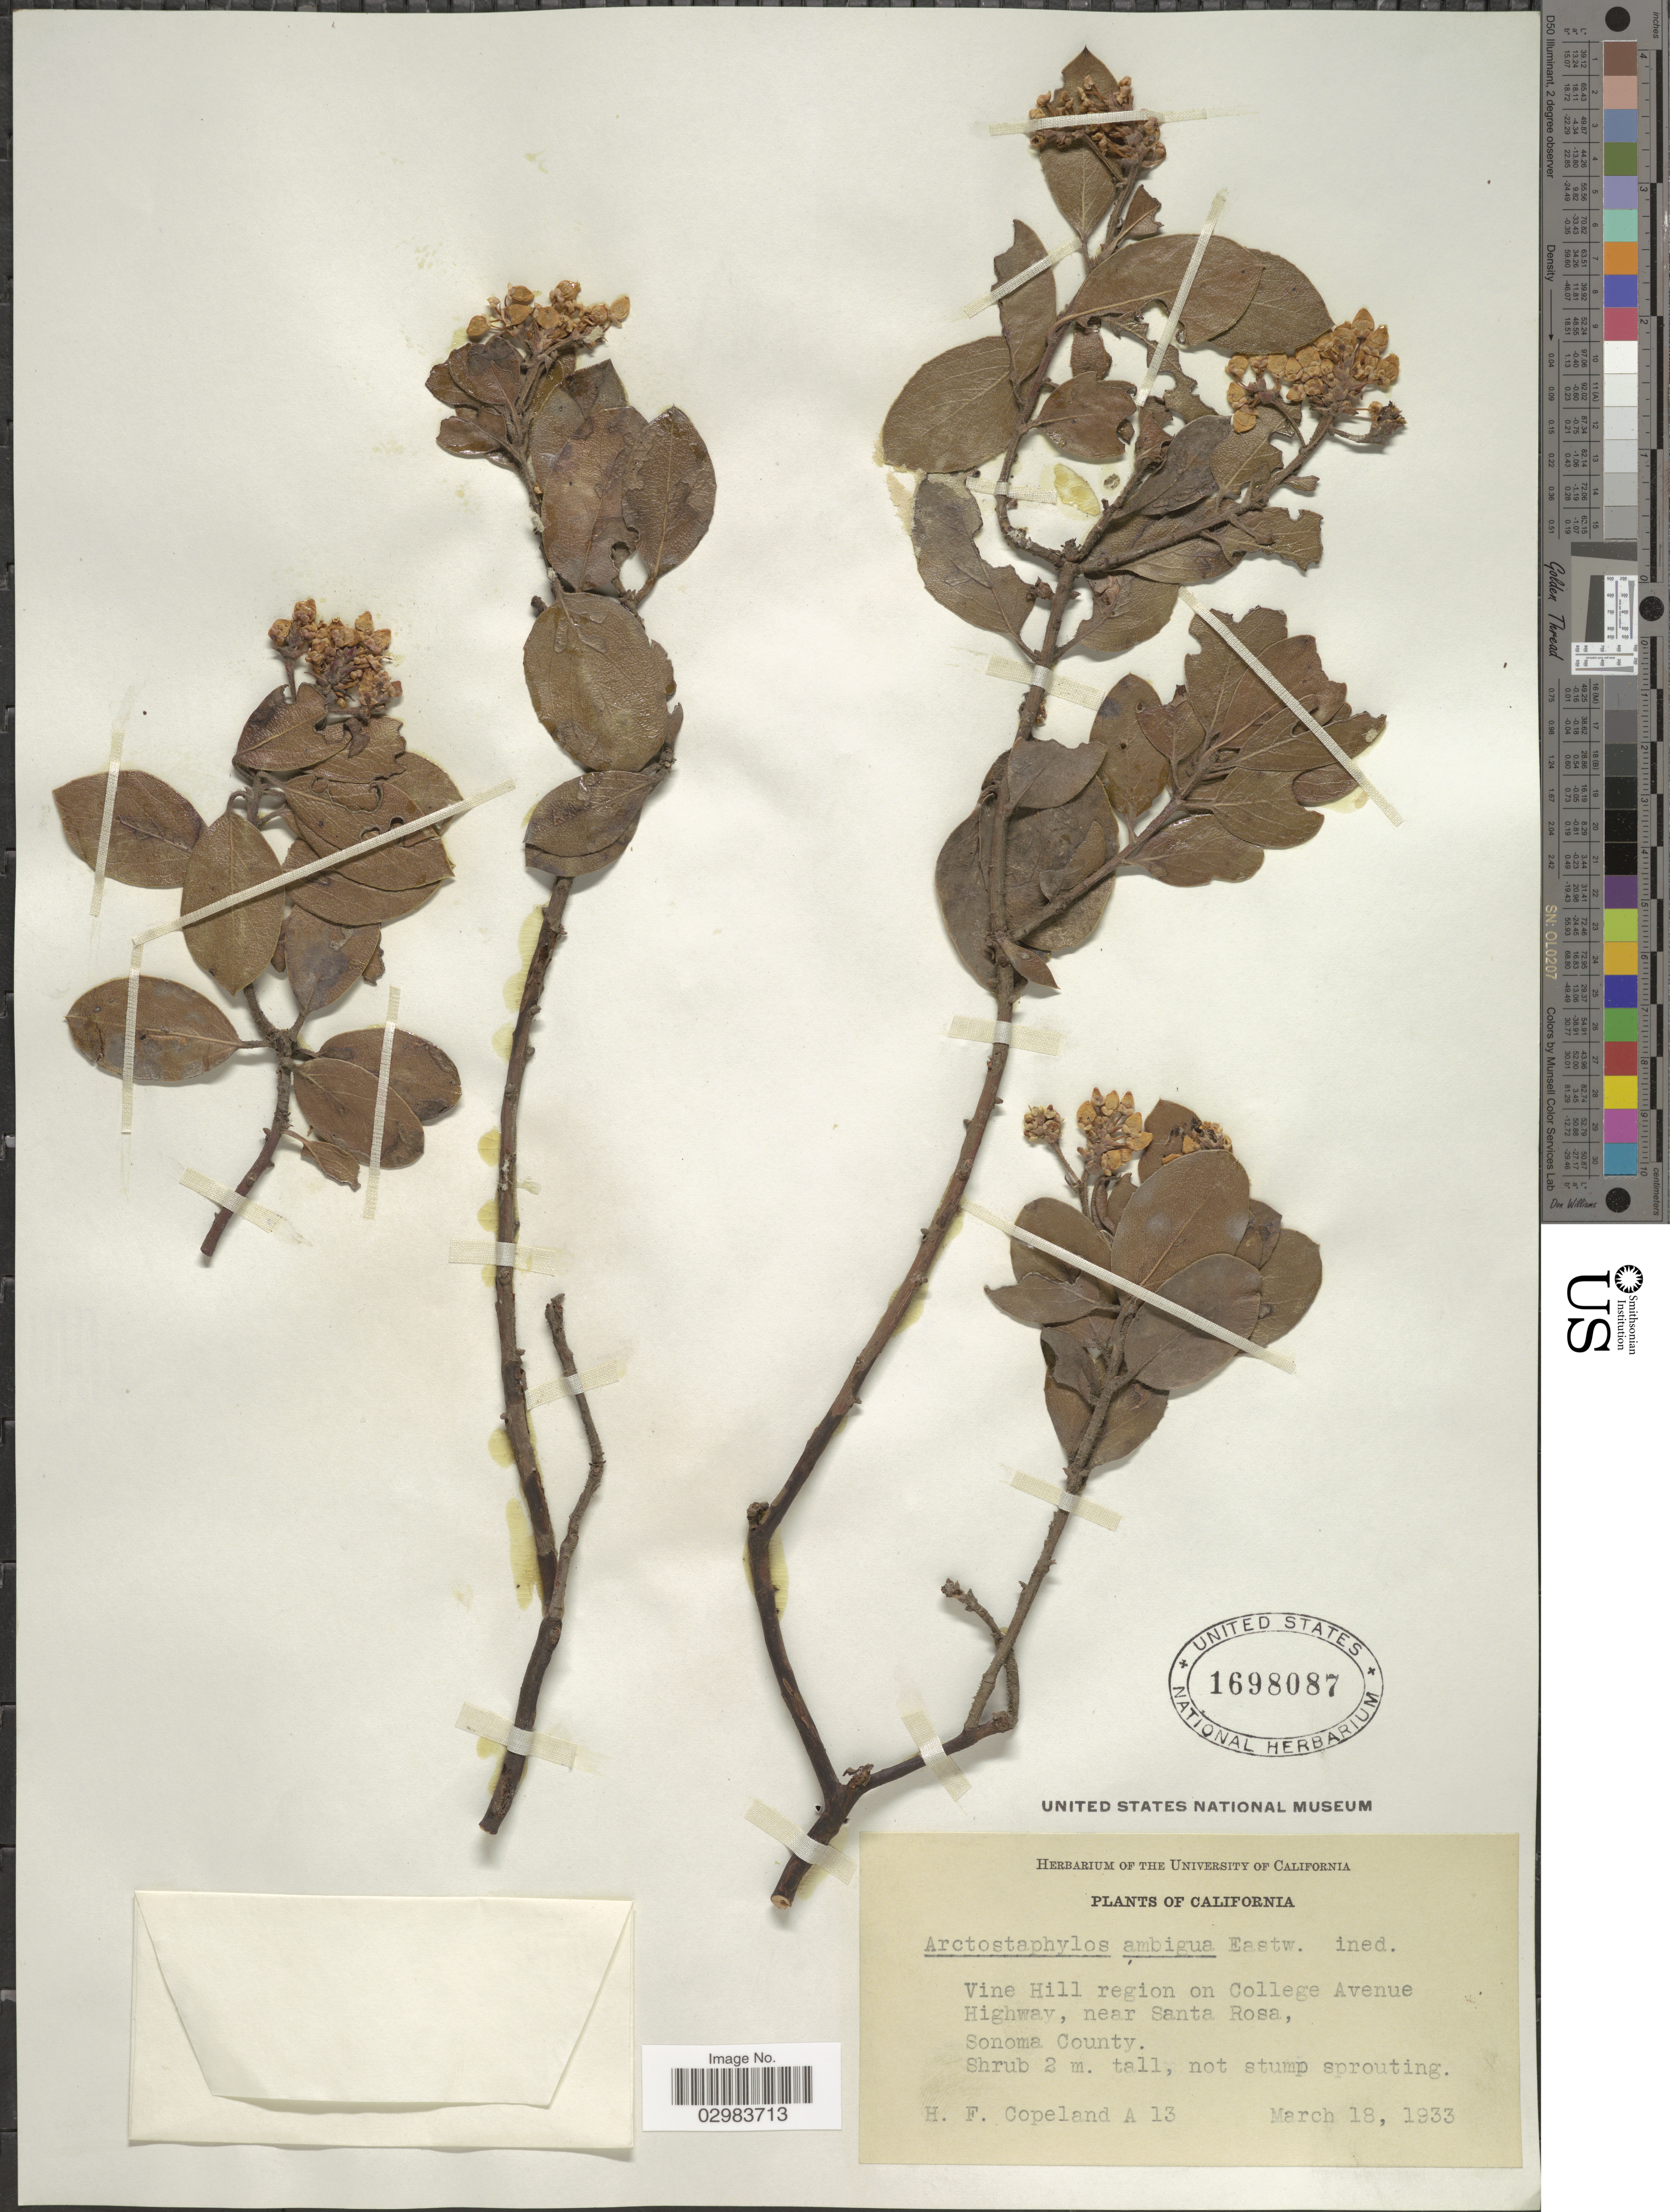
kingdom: Plantae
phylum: Tracheophyta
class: Magnoliopsida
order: Ericales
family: Ericaceae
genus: Arctostaphylos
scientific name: Arctostaphylos ambigua ined.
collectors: H. F. Copeland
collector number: A 13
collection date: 1933-03-18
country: United States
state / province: California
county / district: Sonoma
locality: Vine Hill region on College Avenue Highway, west of Santa Rosa, Sonoma County.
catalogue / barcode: US 1698087